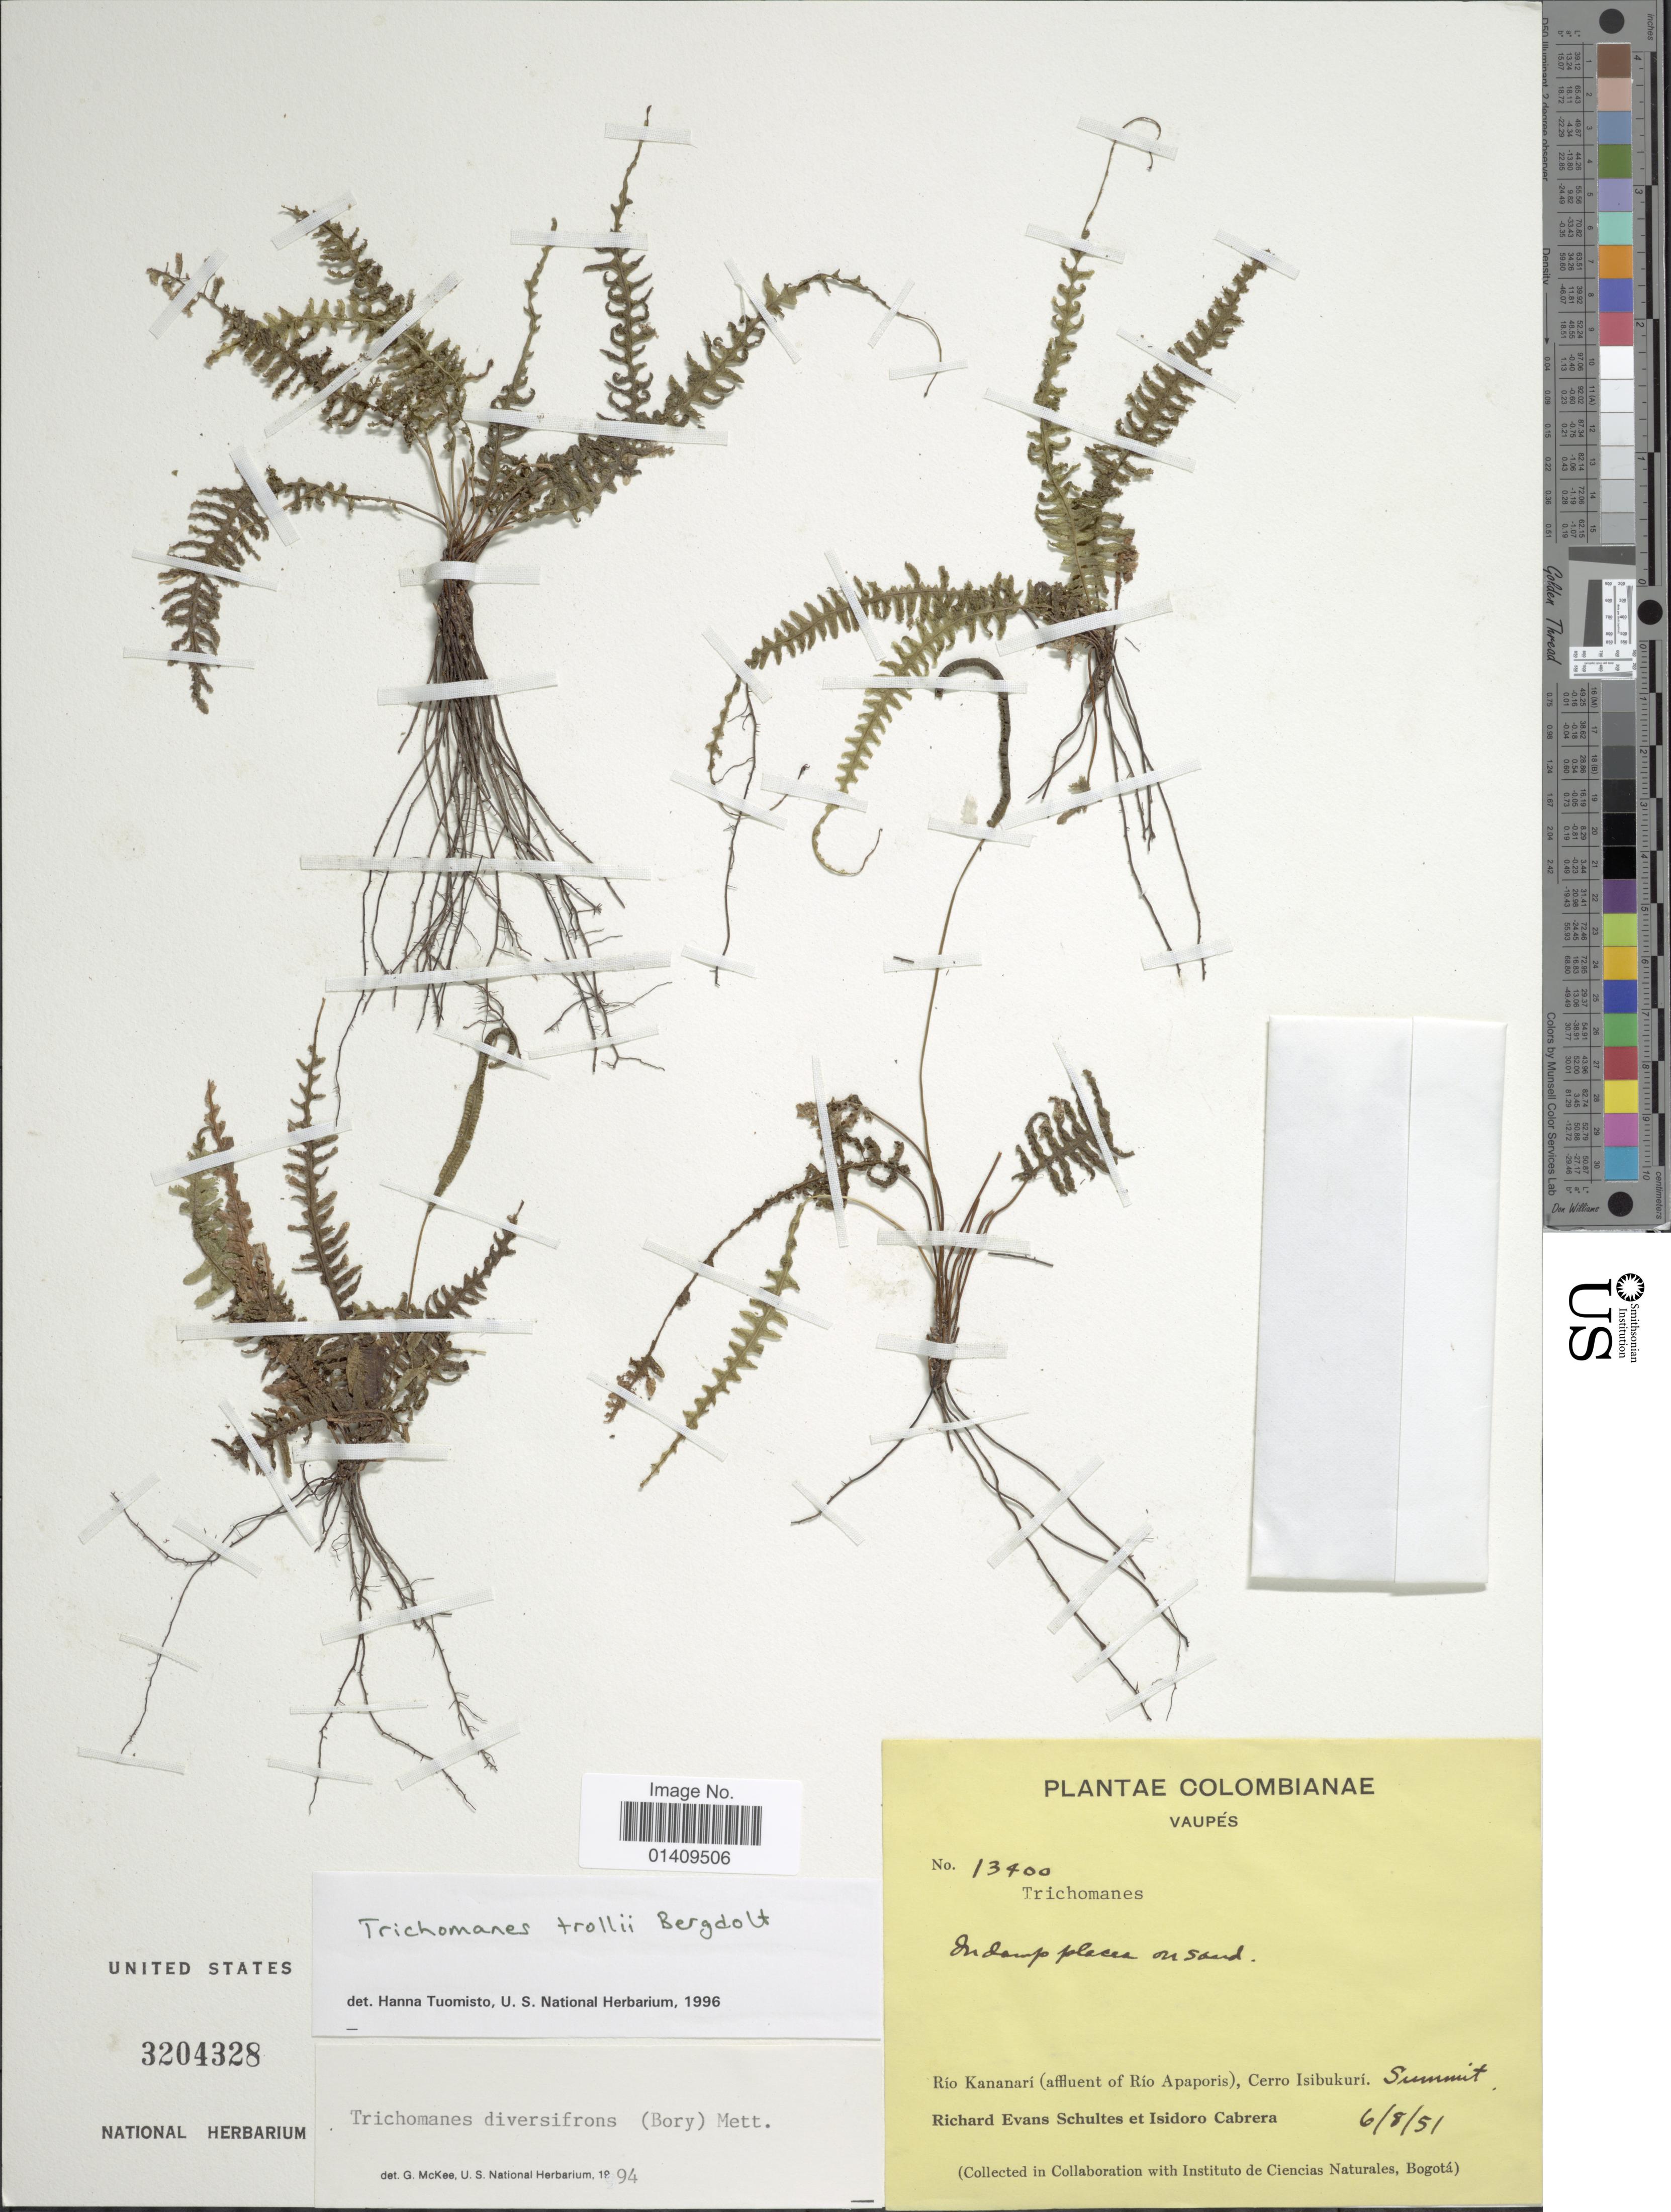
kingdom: Plantae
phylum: Tracheophyta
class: Polypodiopsida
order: Hymenophyllales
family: Hymenophyllaceae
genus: Trichomanes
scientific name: Trichomanes trollii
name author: Bergdolt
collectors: R. E. Schultes & I. Cabrera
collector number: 13400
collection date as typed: Transcribed d/m/y: 6/8/51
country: Colombia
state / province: Vaupés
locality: Rio Kananari (affluent of Rio Apaporis) Cerro Isibukuri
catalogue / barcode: US 3204328